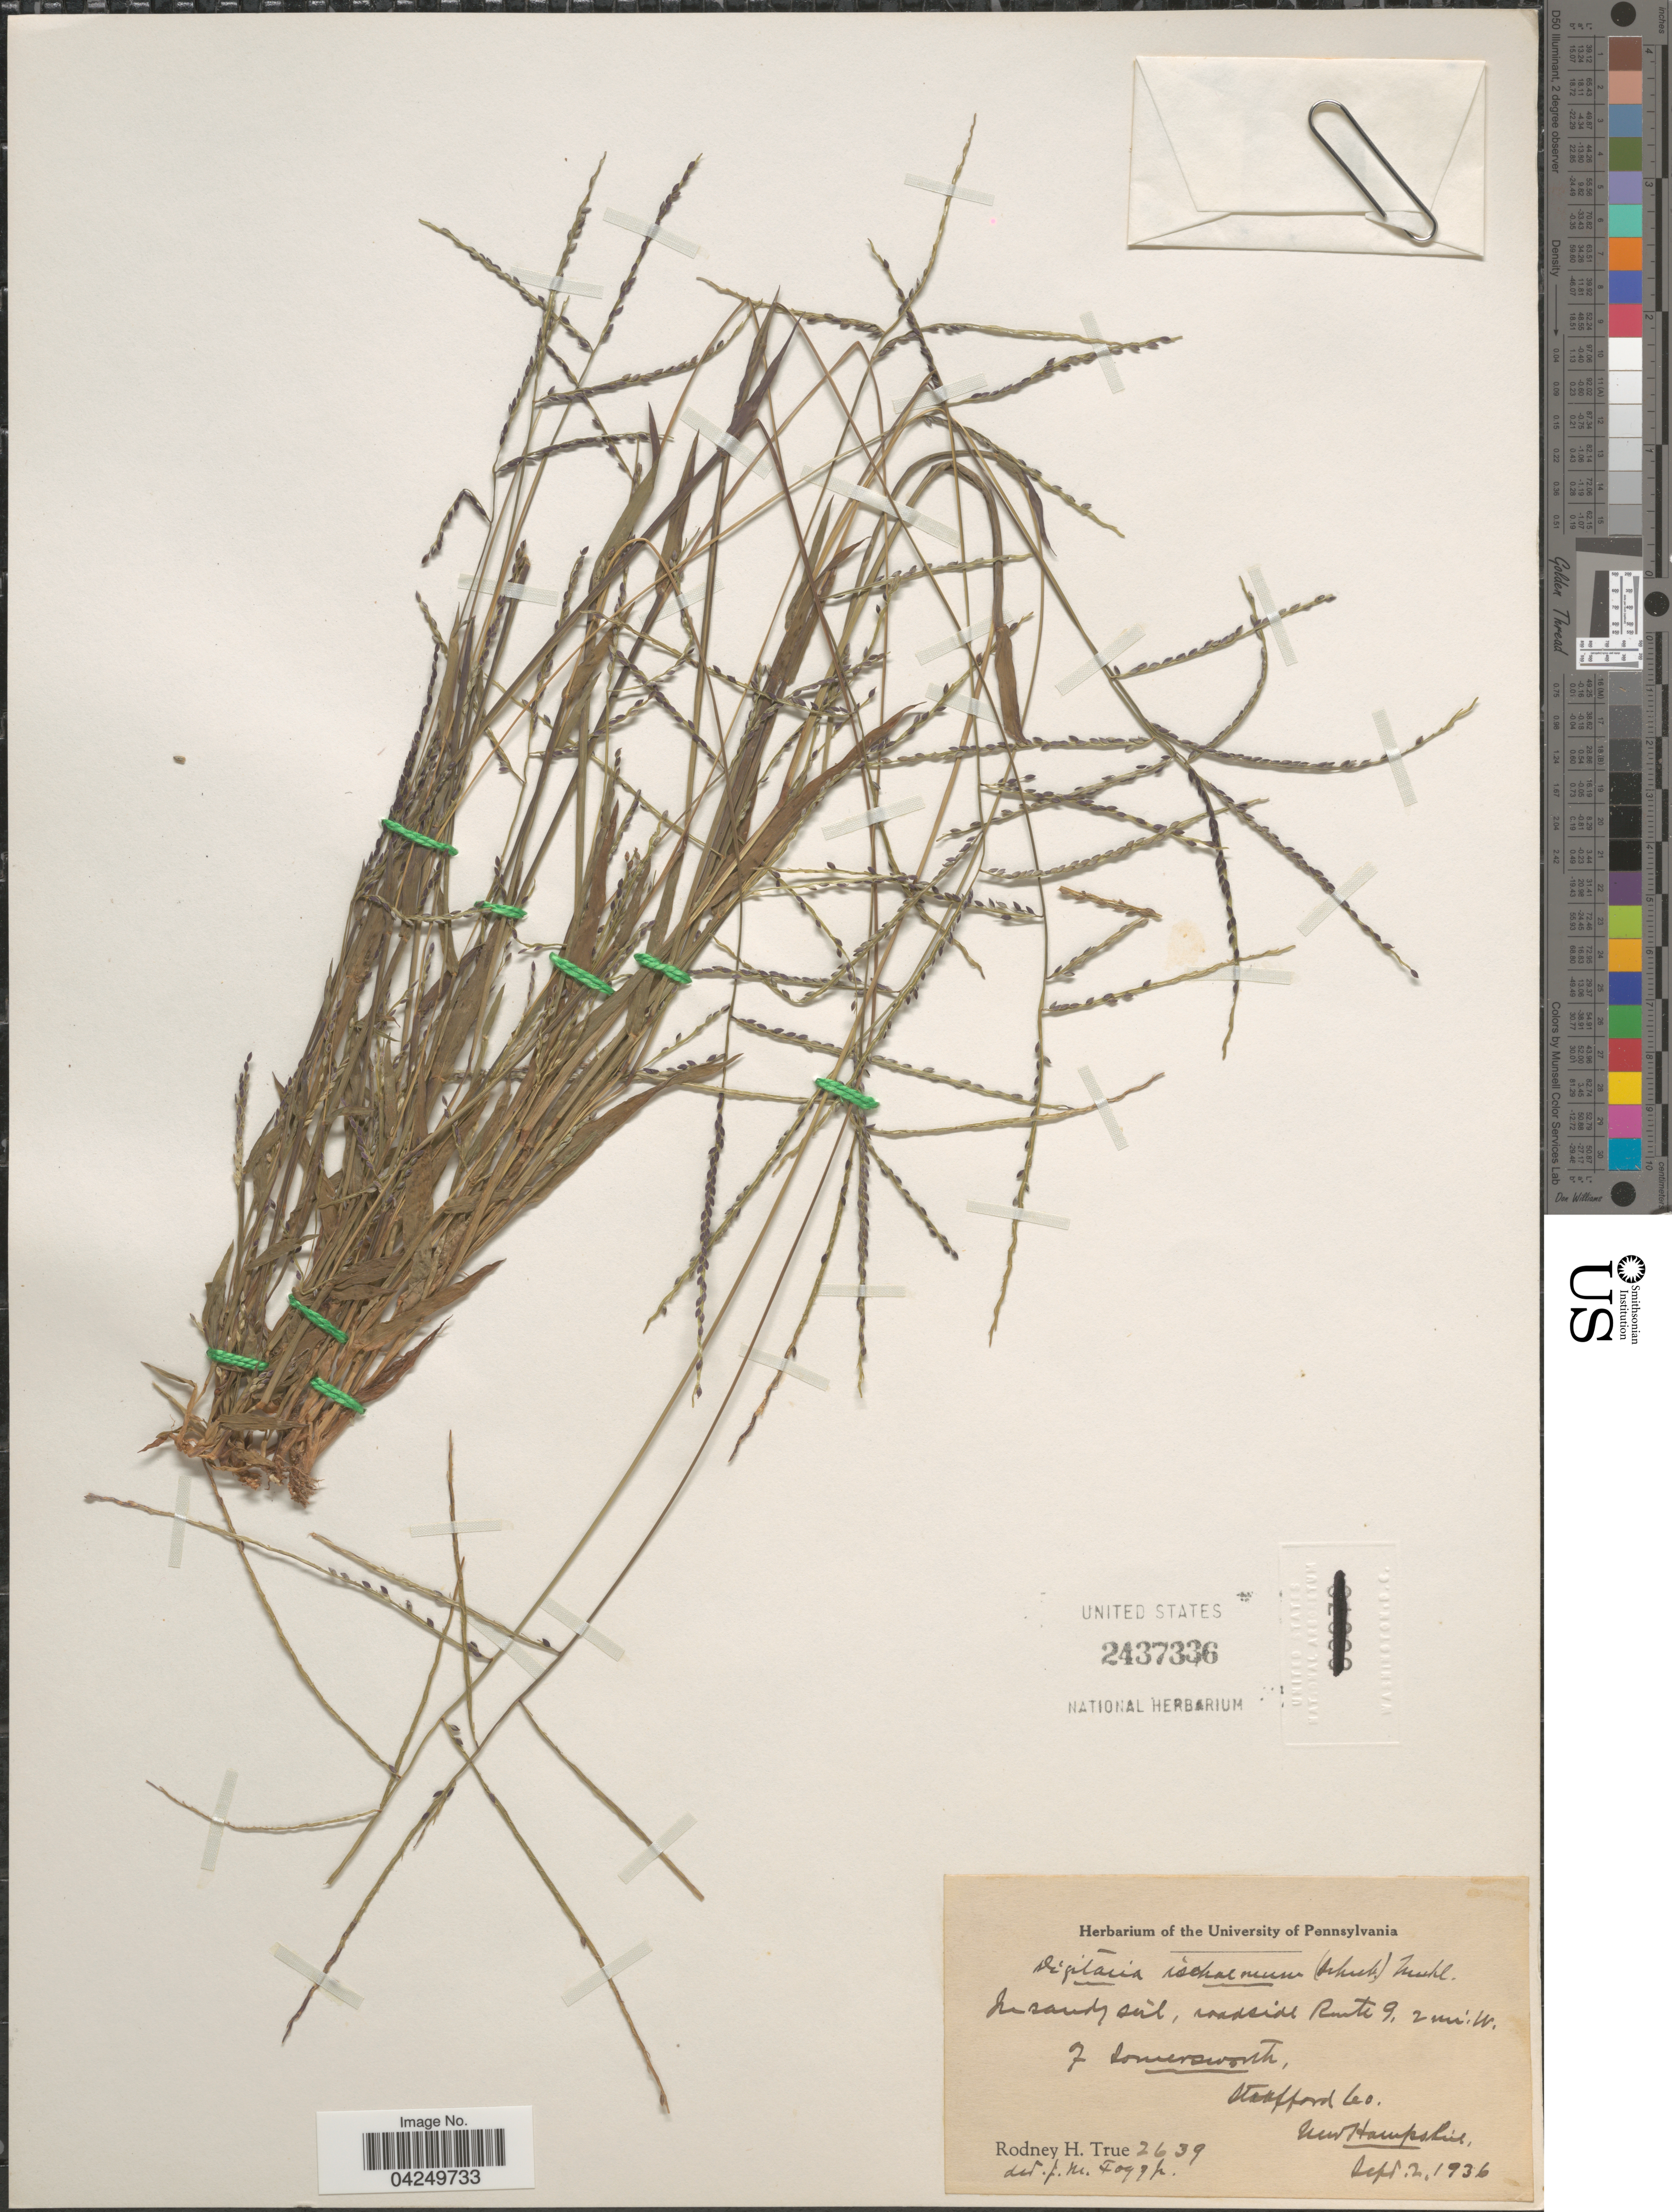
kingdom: Plantae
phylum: Tracheophyta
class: Liliopsida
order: Poales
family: Poaceae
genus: Digitaria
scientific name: Digitaria ischaemum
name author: (Schreber) Schreber ex Muhl.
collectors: R. H. True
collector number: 2639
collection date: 1936-09-02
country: United States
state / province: New Hampshire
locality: In sandy soil, roadside Route 9, 2 mi. W. of Somersworth, Stanford [interpreted] Co.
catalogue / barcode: US 2437336